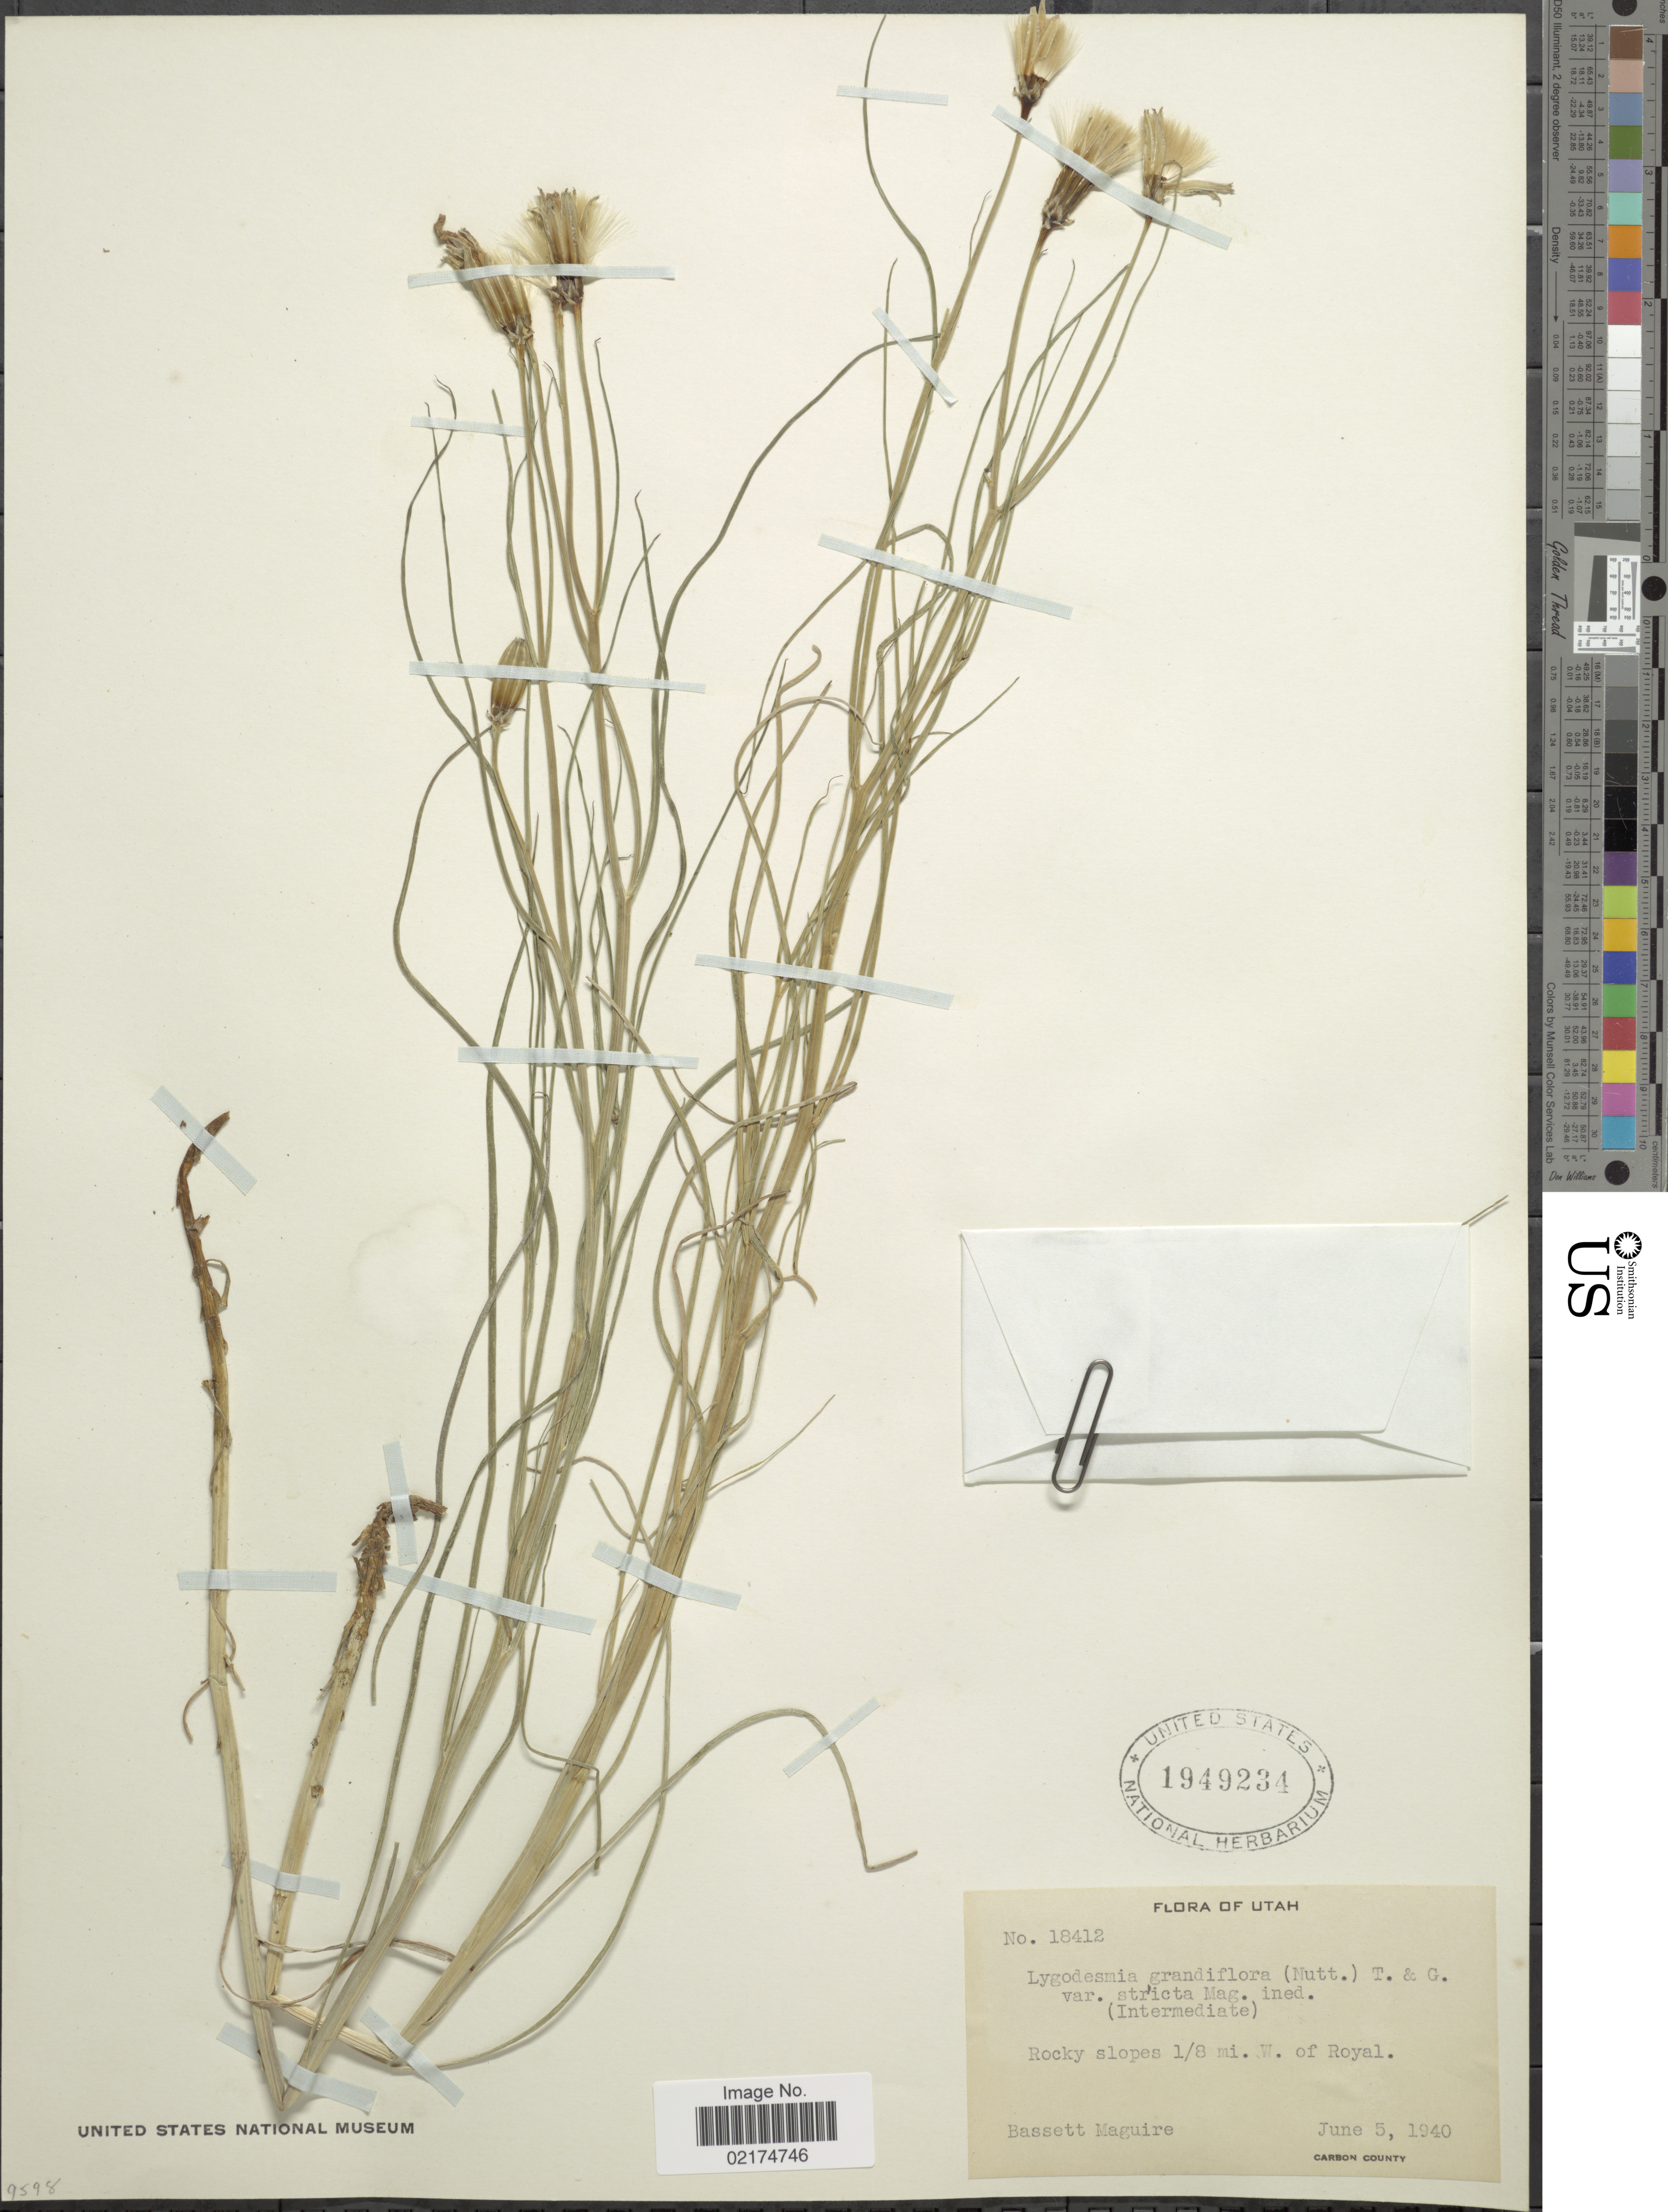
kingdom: Plantae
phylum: Tracheophyta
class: Magnoliopsida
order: Asterales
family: Asteraceae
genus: Lygodesmia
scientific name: Lygodesmia grandiflora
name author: Torr. & A. Gray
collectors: B. Maguire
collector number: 18412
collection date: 1940-06-05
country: United States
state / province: Utah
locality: Rocky slopes 1/8 mi. W. of Royal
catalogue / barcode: US 1949234